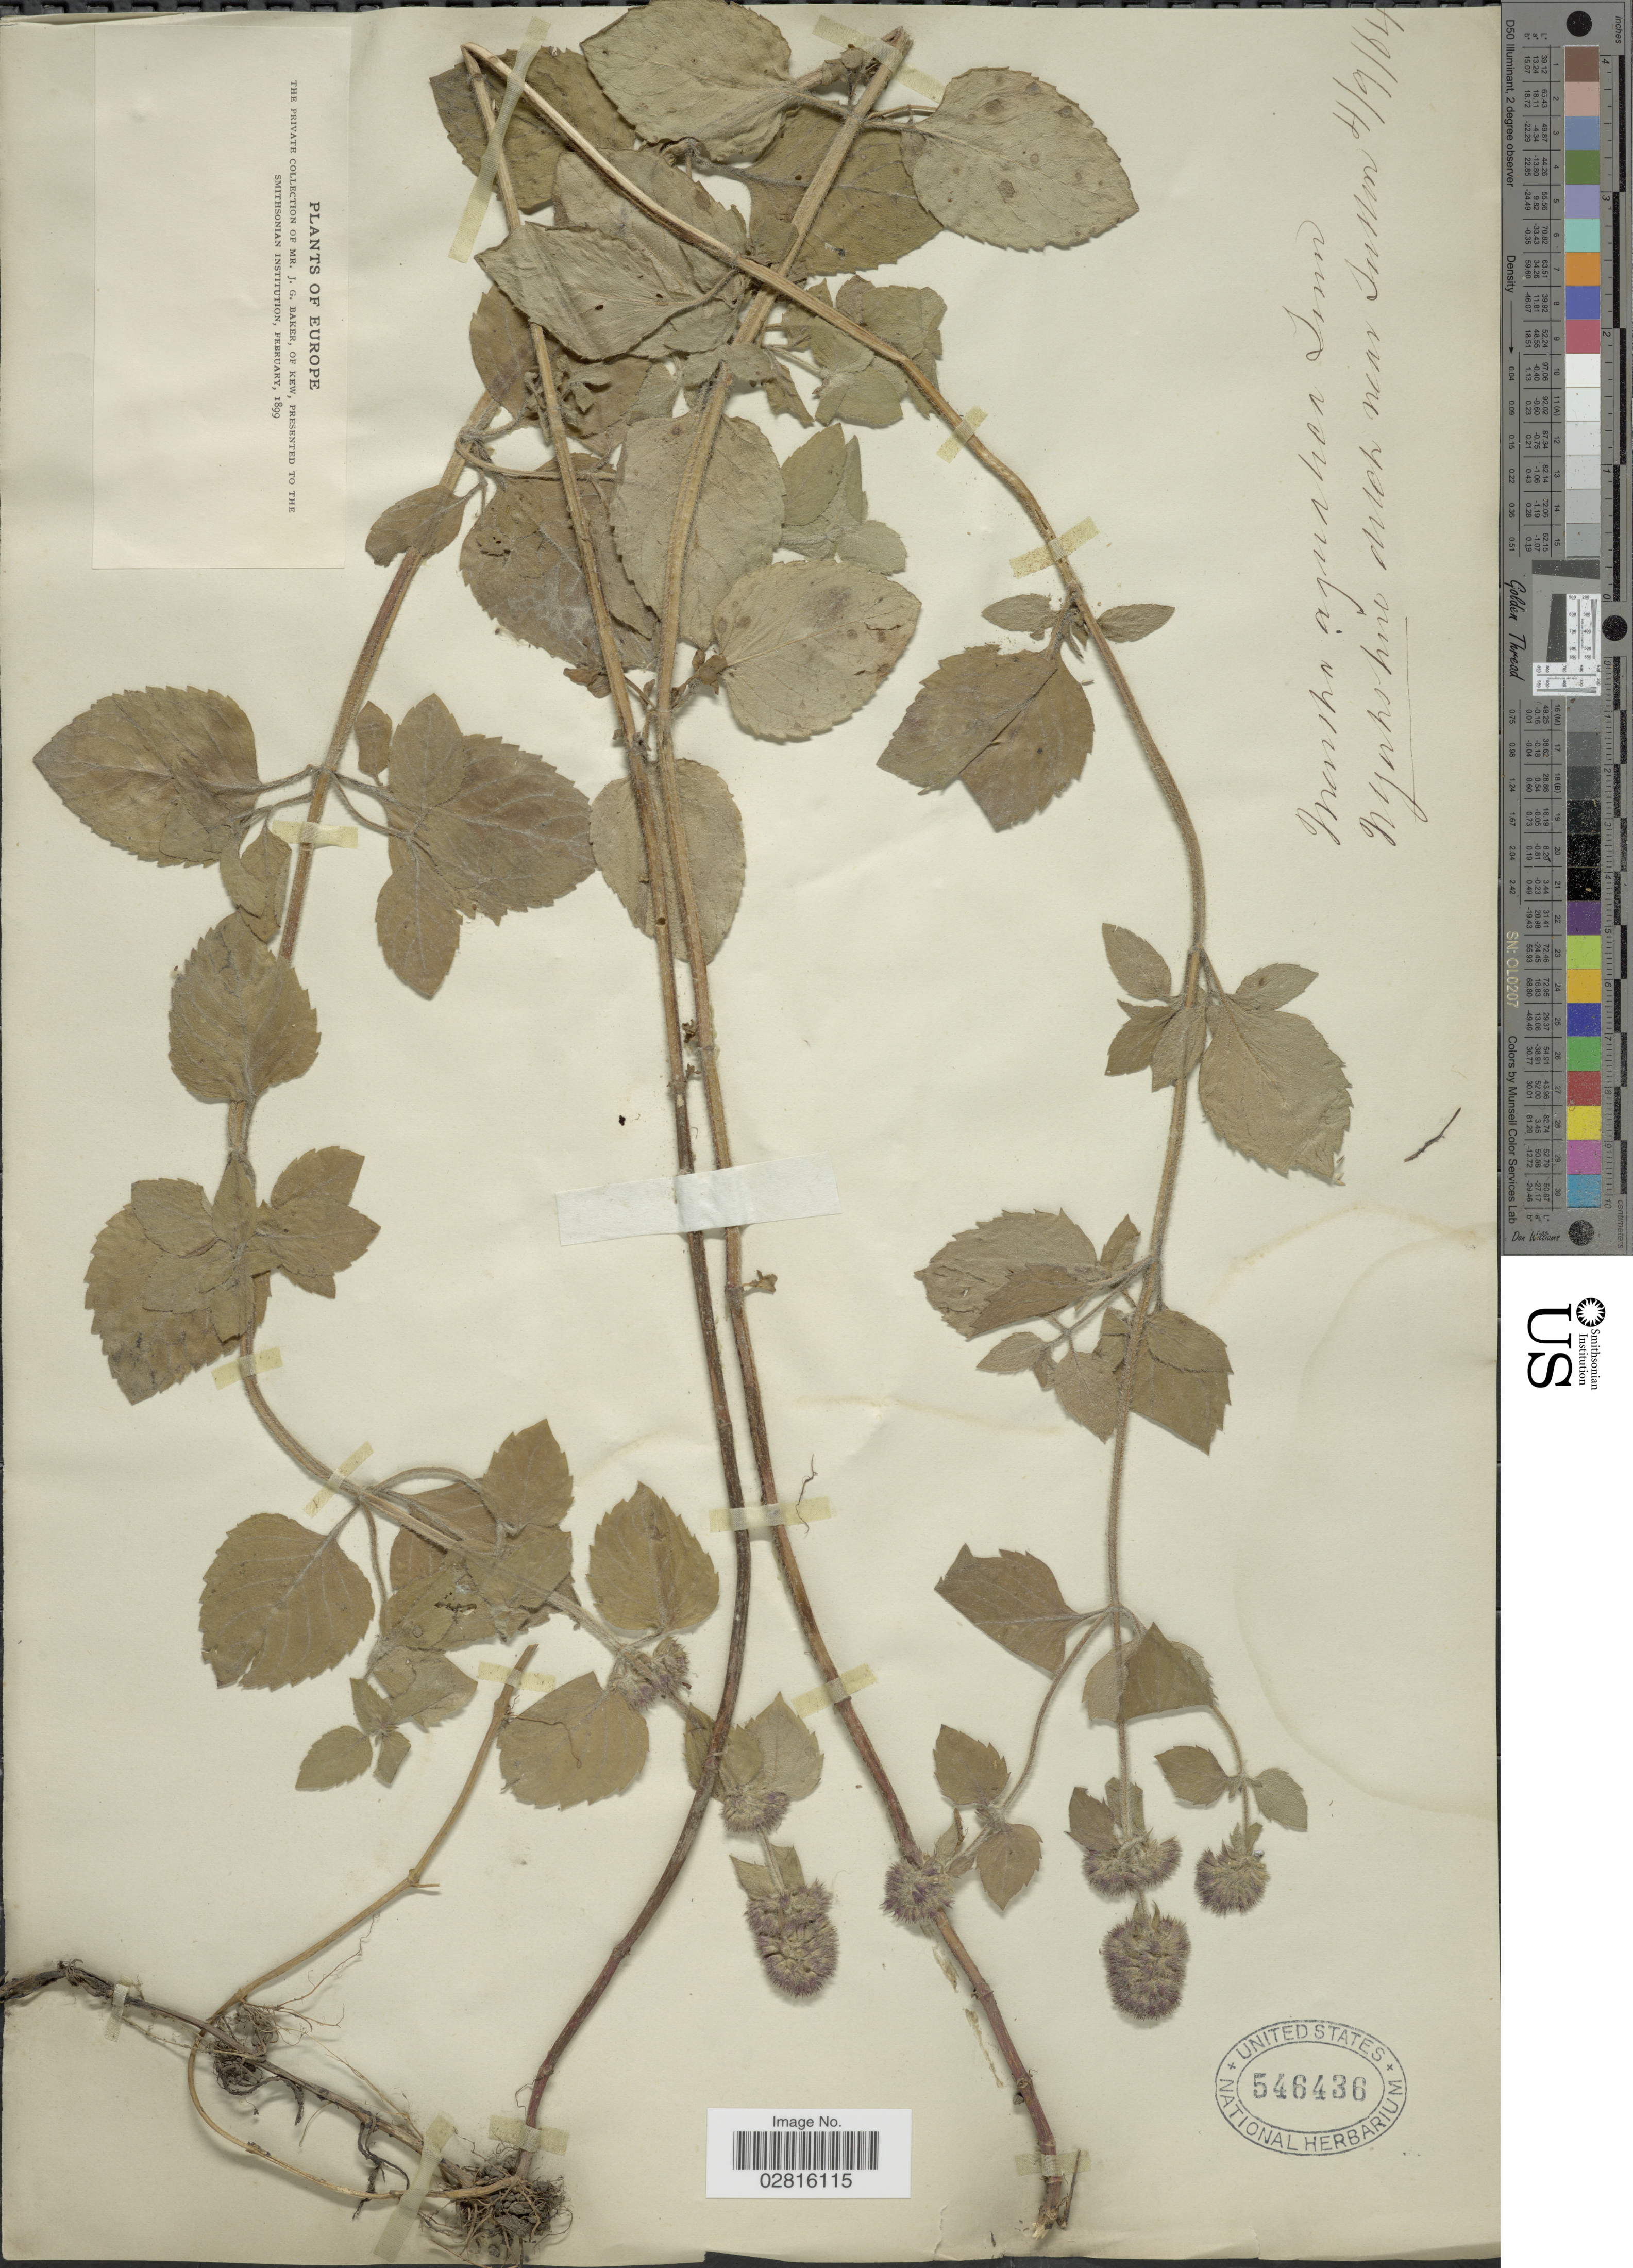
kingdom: Plantae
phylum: Tracheophyta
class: Magnoliopsida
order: Lamiales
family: Lamiaceae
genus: Mentha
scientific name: Mentha aquatica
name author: L.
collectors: J. G. Baker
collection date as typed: Transcribed d/m/y: 4/9/64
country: United Kingdom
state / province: England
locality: N. Yorkshire ditch near Sutton. Europe.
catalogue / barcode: US 546436